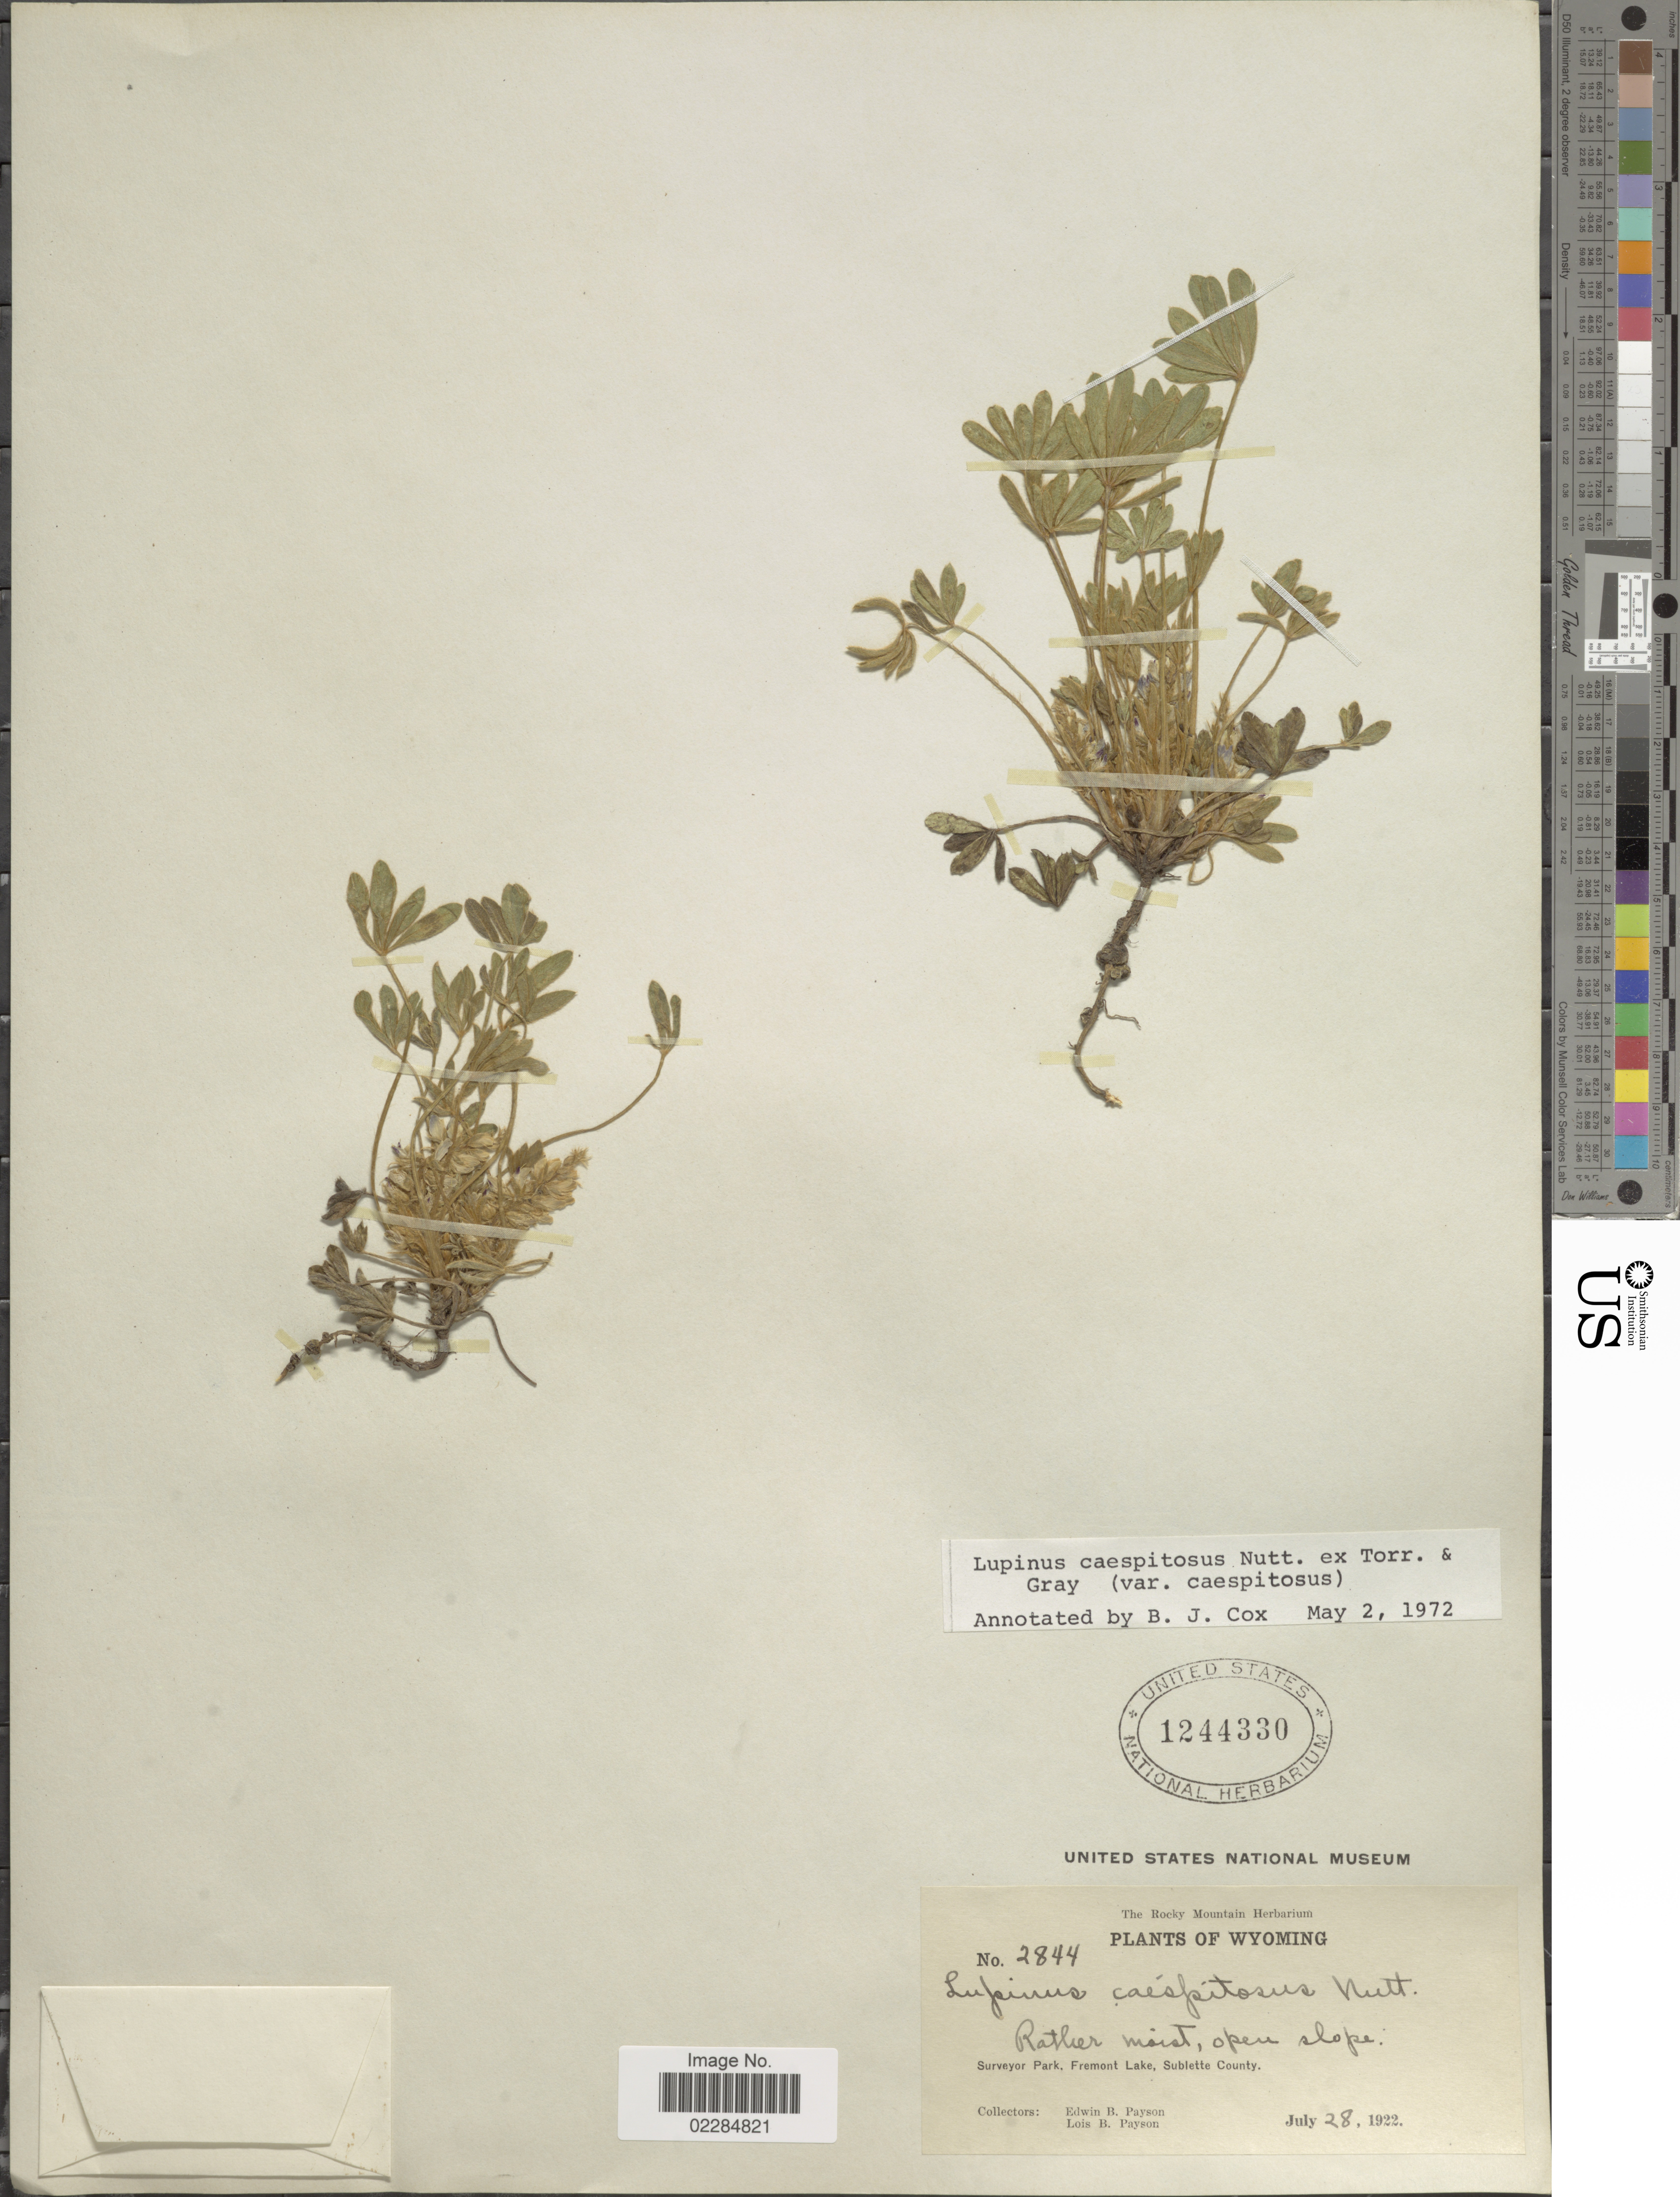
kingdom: Plantae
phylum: Tracheophyta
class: Magnoliopsida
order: Fabales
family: Fabaceae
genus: Lupinus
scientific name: Lupinus caespitosus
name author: Nutt.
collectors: E. B. Payson & L. Bayson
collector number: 2844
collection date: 1922-07-28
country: United States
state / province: Wyoming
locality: Surveyor Park, Fremont Lake, Sublette County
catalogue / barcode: US 1244330